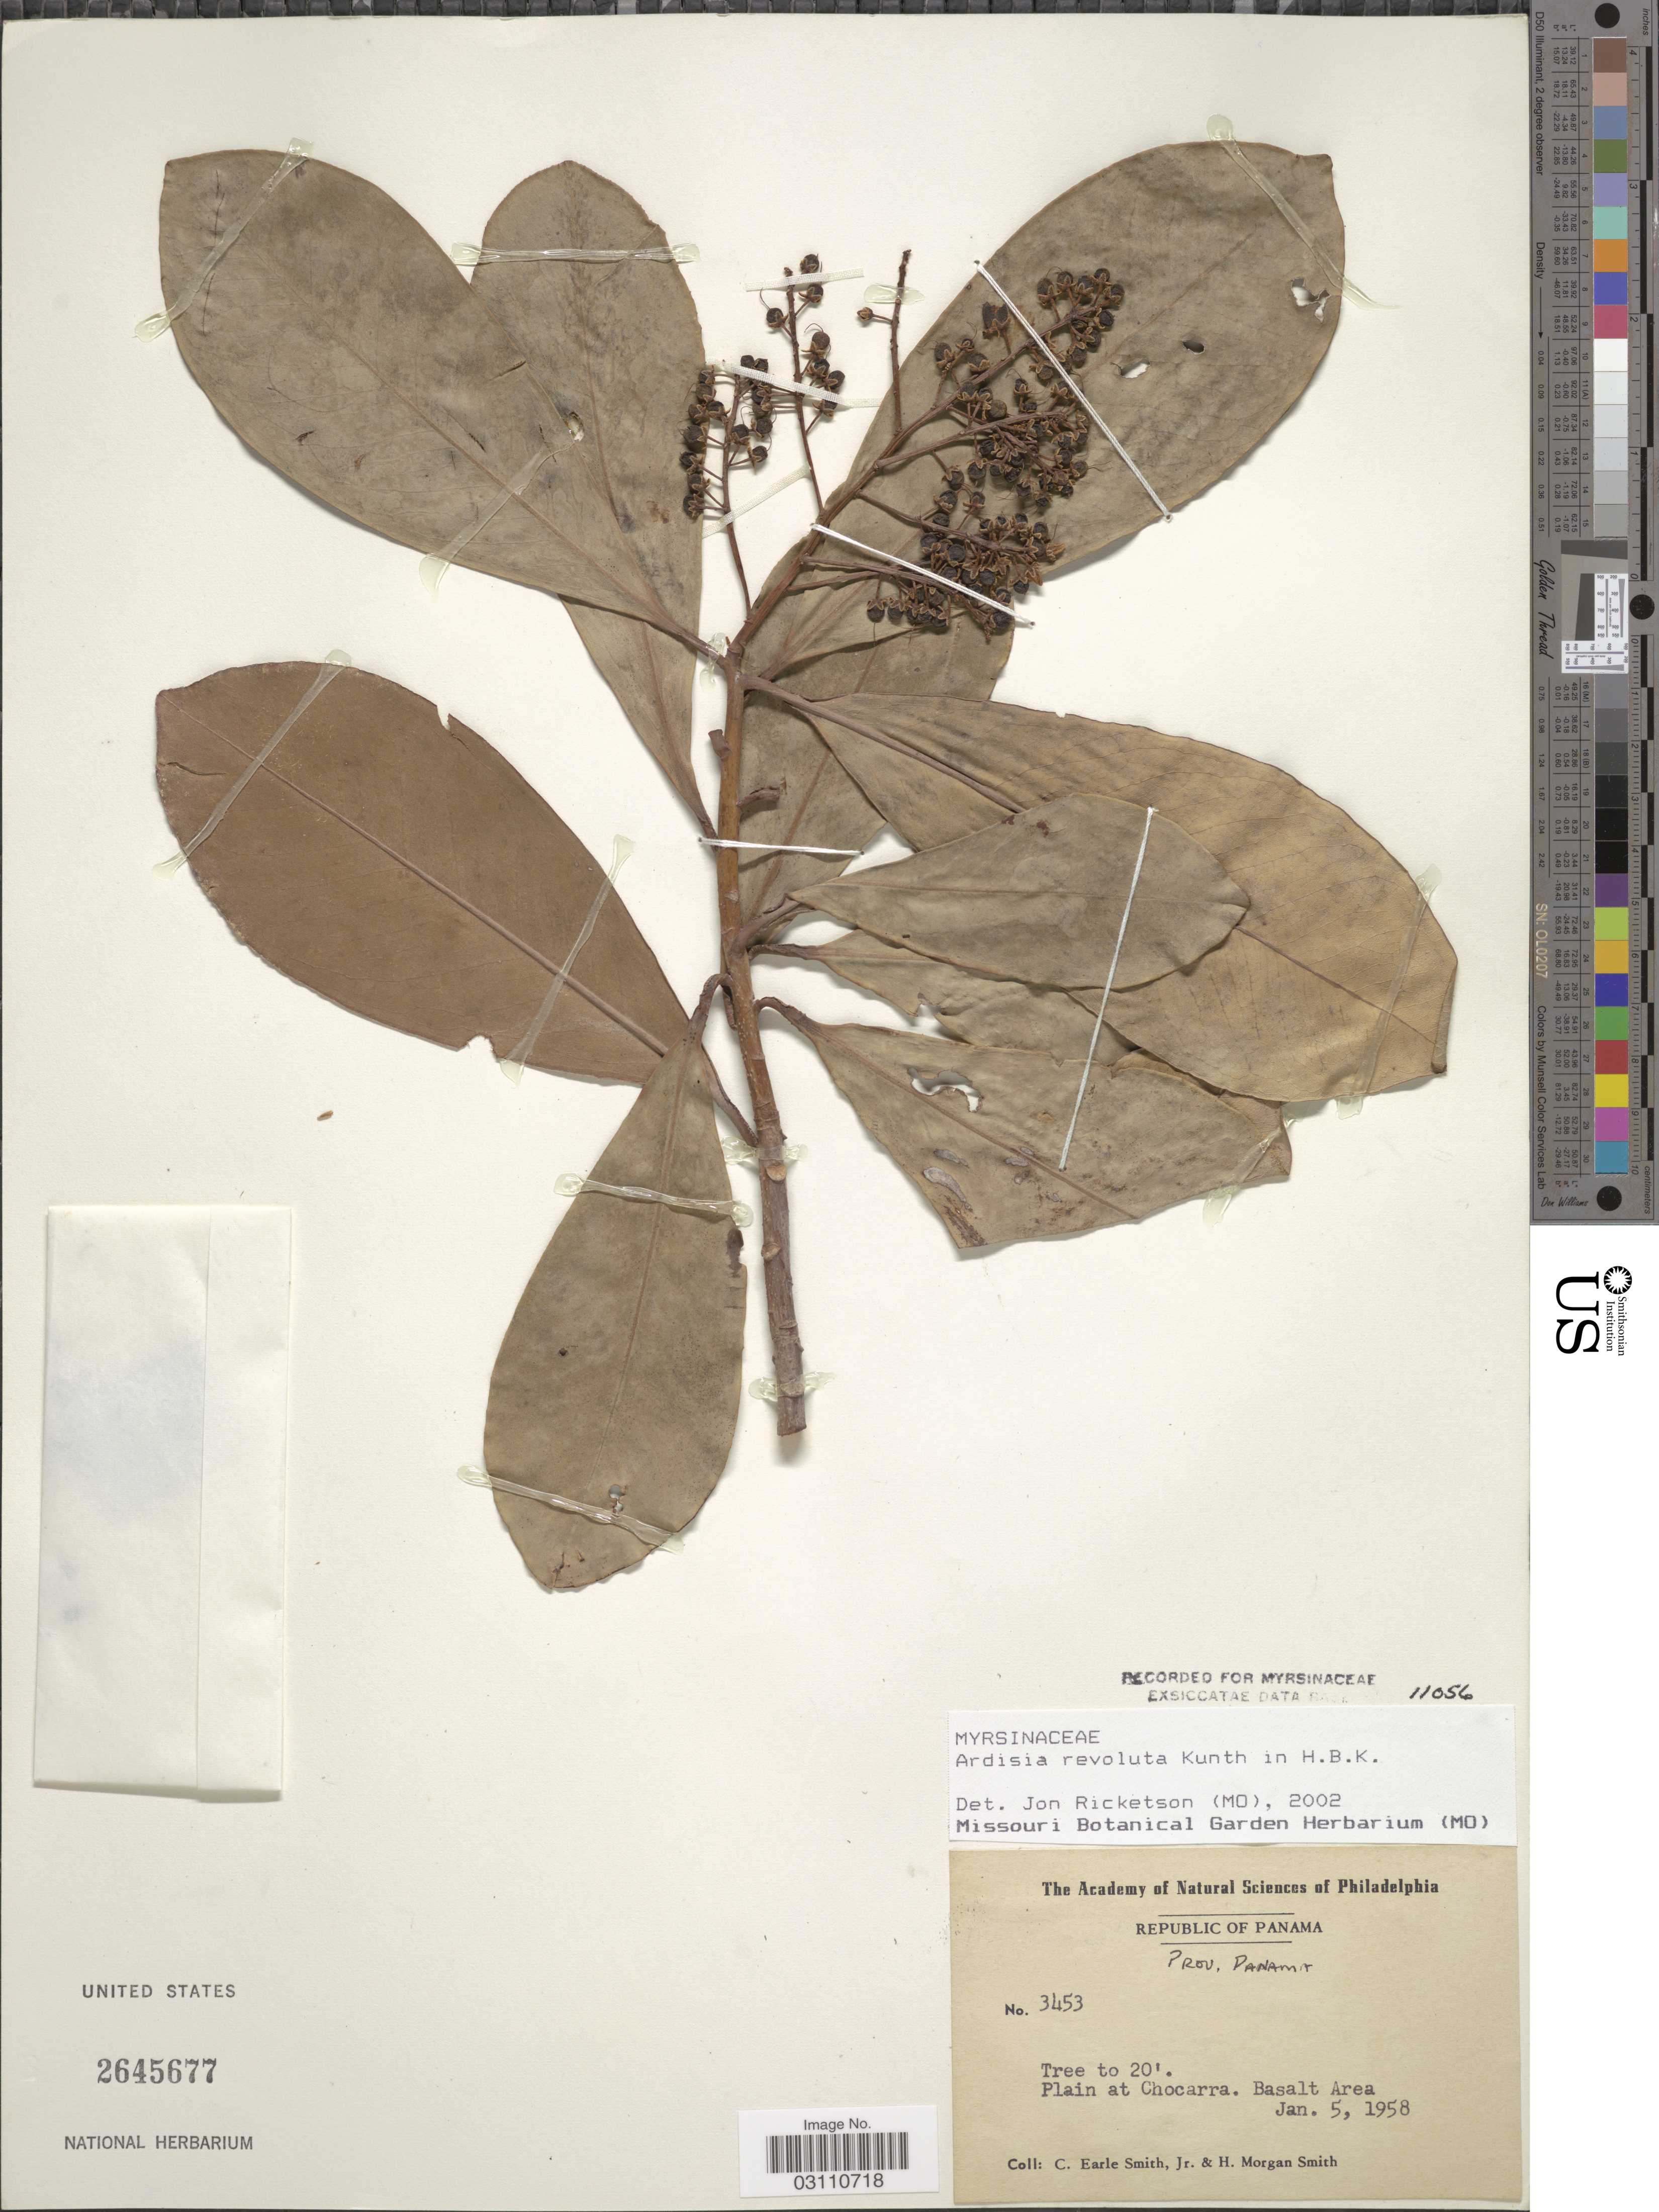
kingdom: Plantae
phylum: Tracheophyta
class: Magnoliopsida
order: Ericales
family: Primulaceae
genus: Ardisia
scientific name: Ardisia revoluta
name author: Kunth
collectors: C. E. Smith Jr. & H. M. Smith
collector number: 3453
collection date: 1958-01-05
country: Panama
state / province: Panamá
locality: Plain at Chocarra. Basalt Area.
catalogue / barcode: US 2645677